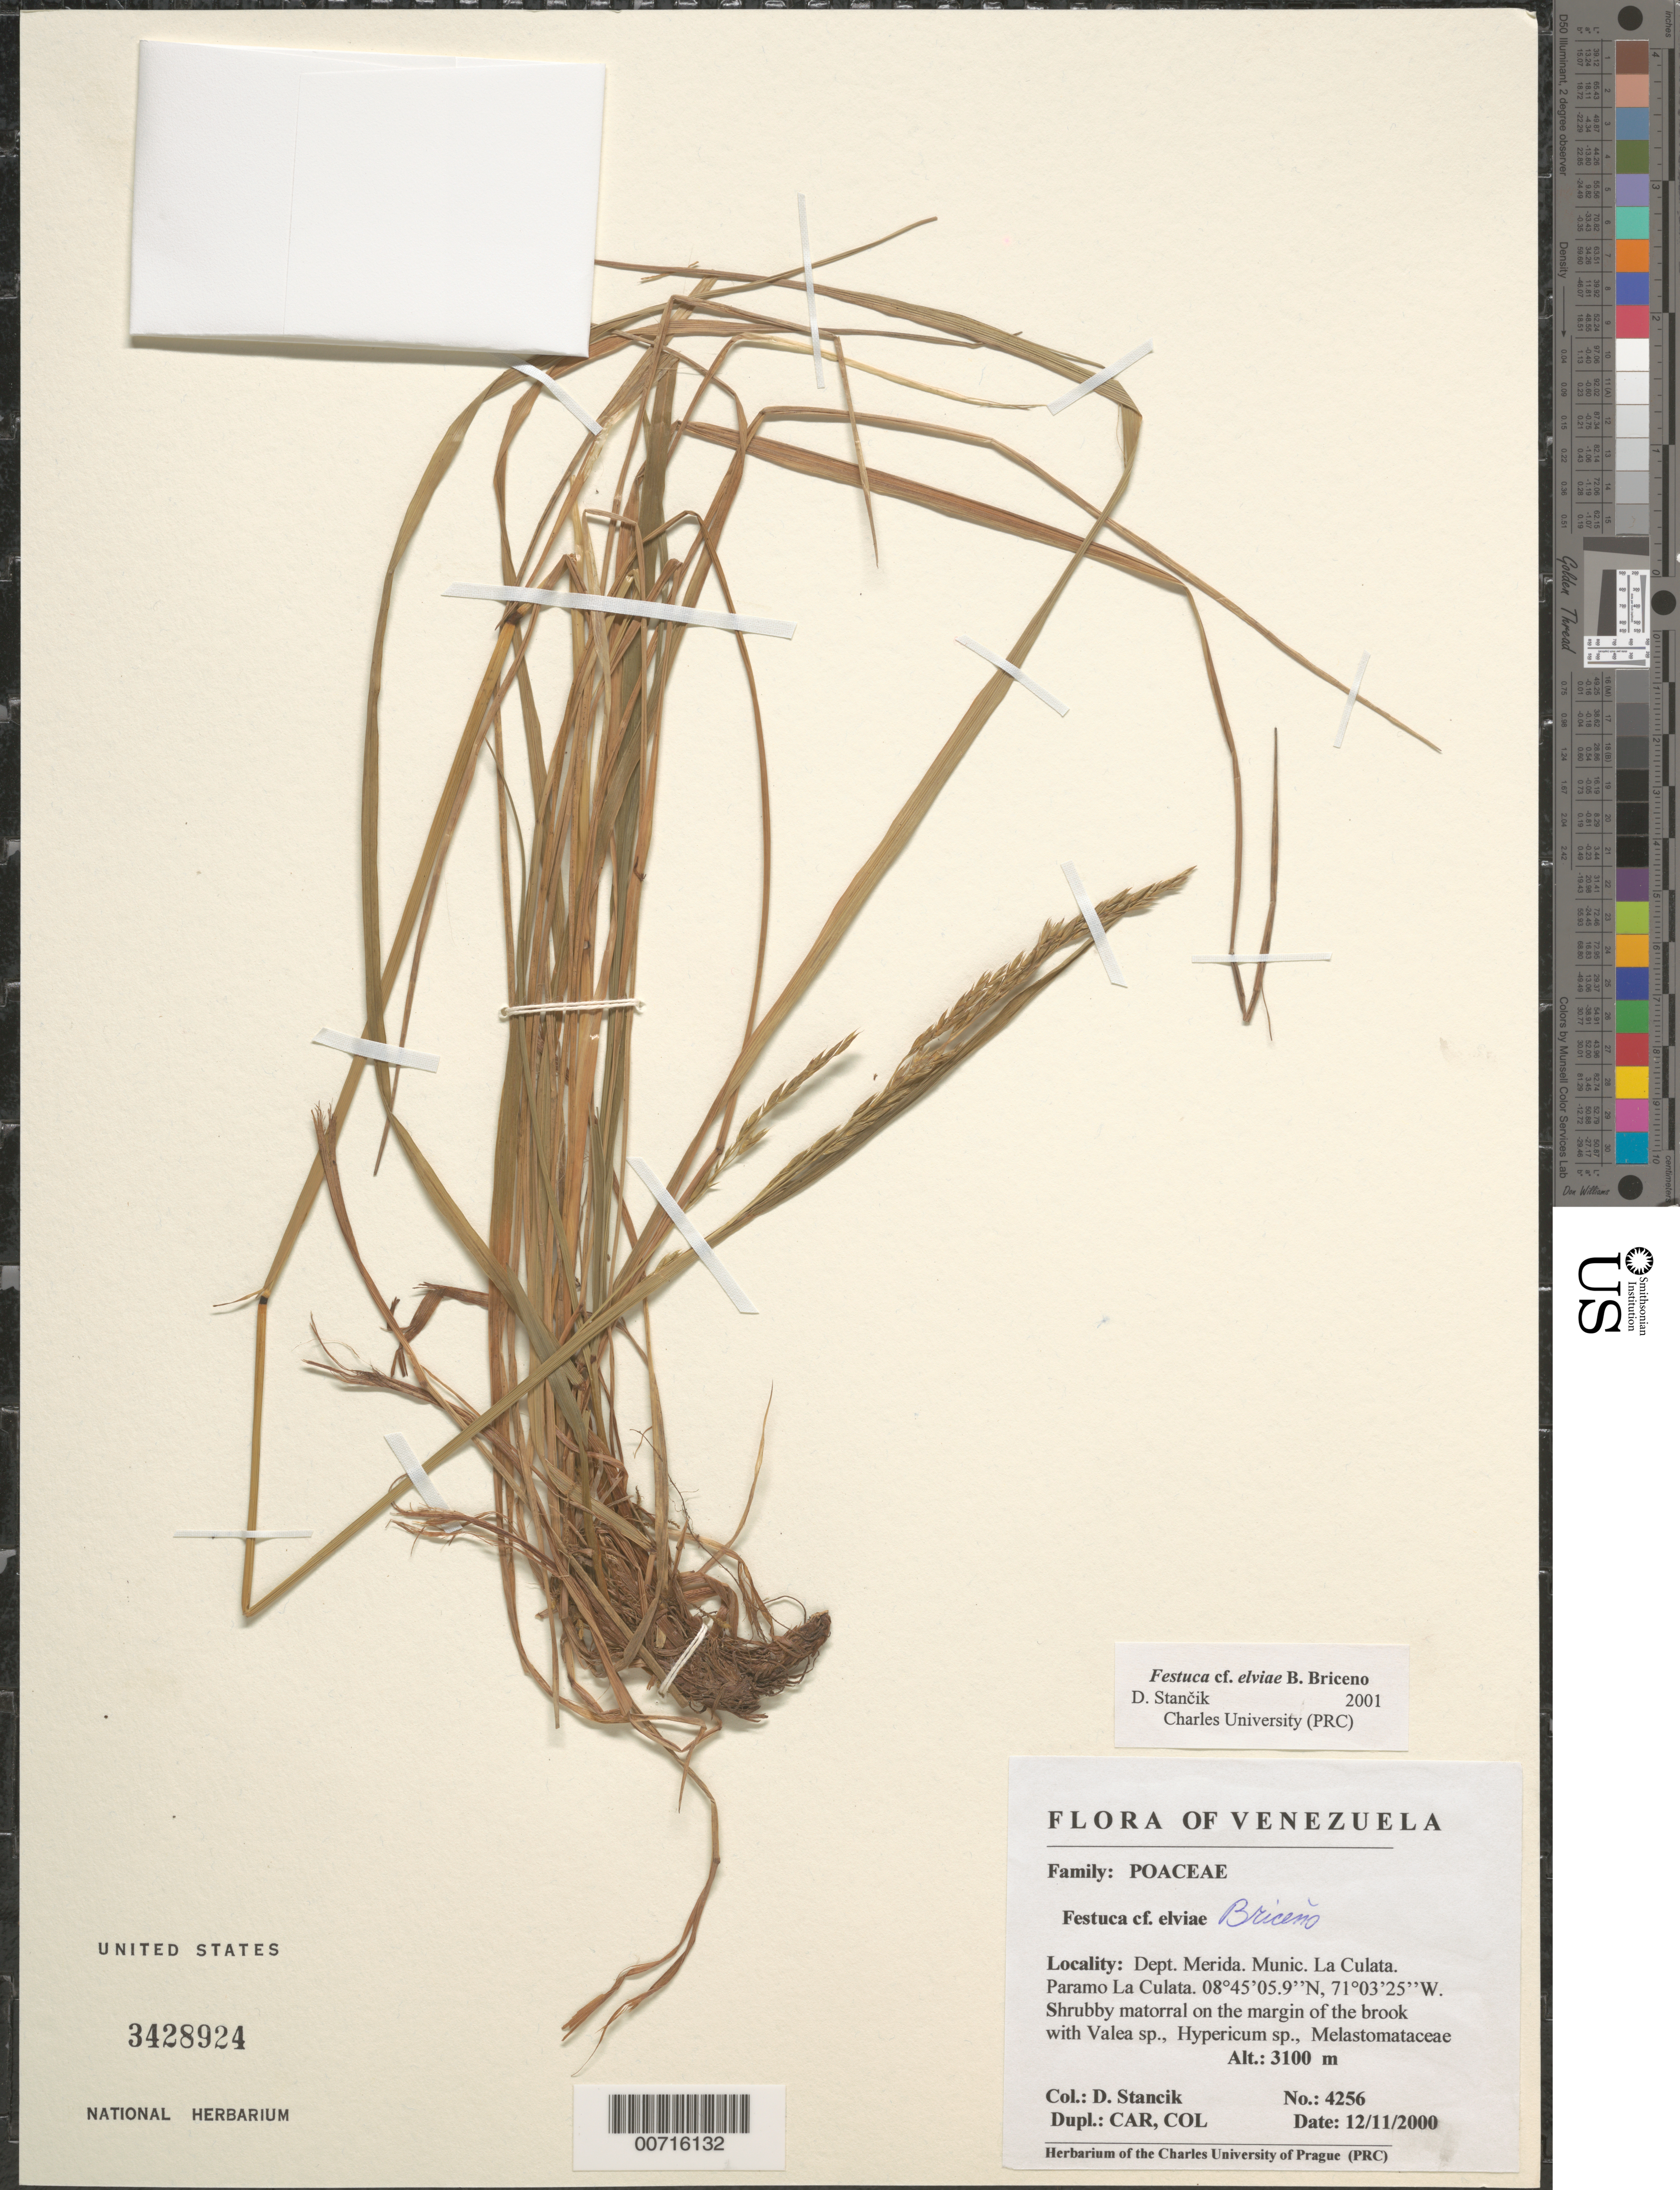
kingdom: Plantae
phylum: Tracheophyta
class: Liliopsida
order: Poales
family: Poaceae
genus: Hesperochloa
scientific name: Hesperochloa elviae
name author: (Briceño)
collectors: D. Stancik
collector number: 4256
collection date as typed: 12 Nov 2000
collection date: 2000-11-12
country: Venezuela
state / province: Mérida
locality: Paramo La Culata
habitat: Shrubby matorral on the margin of a brook with Valea sp., Hypericum sp., Melastomataceae.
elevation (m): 3100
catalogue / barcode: US 3428924